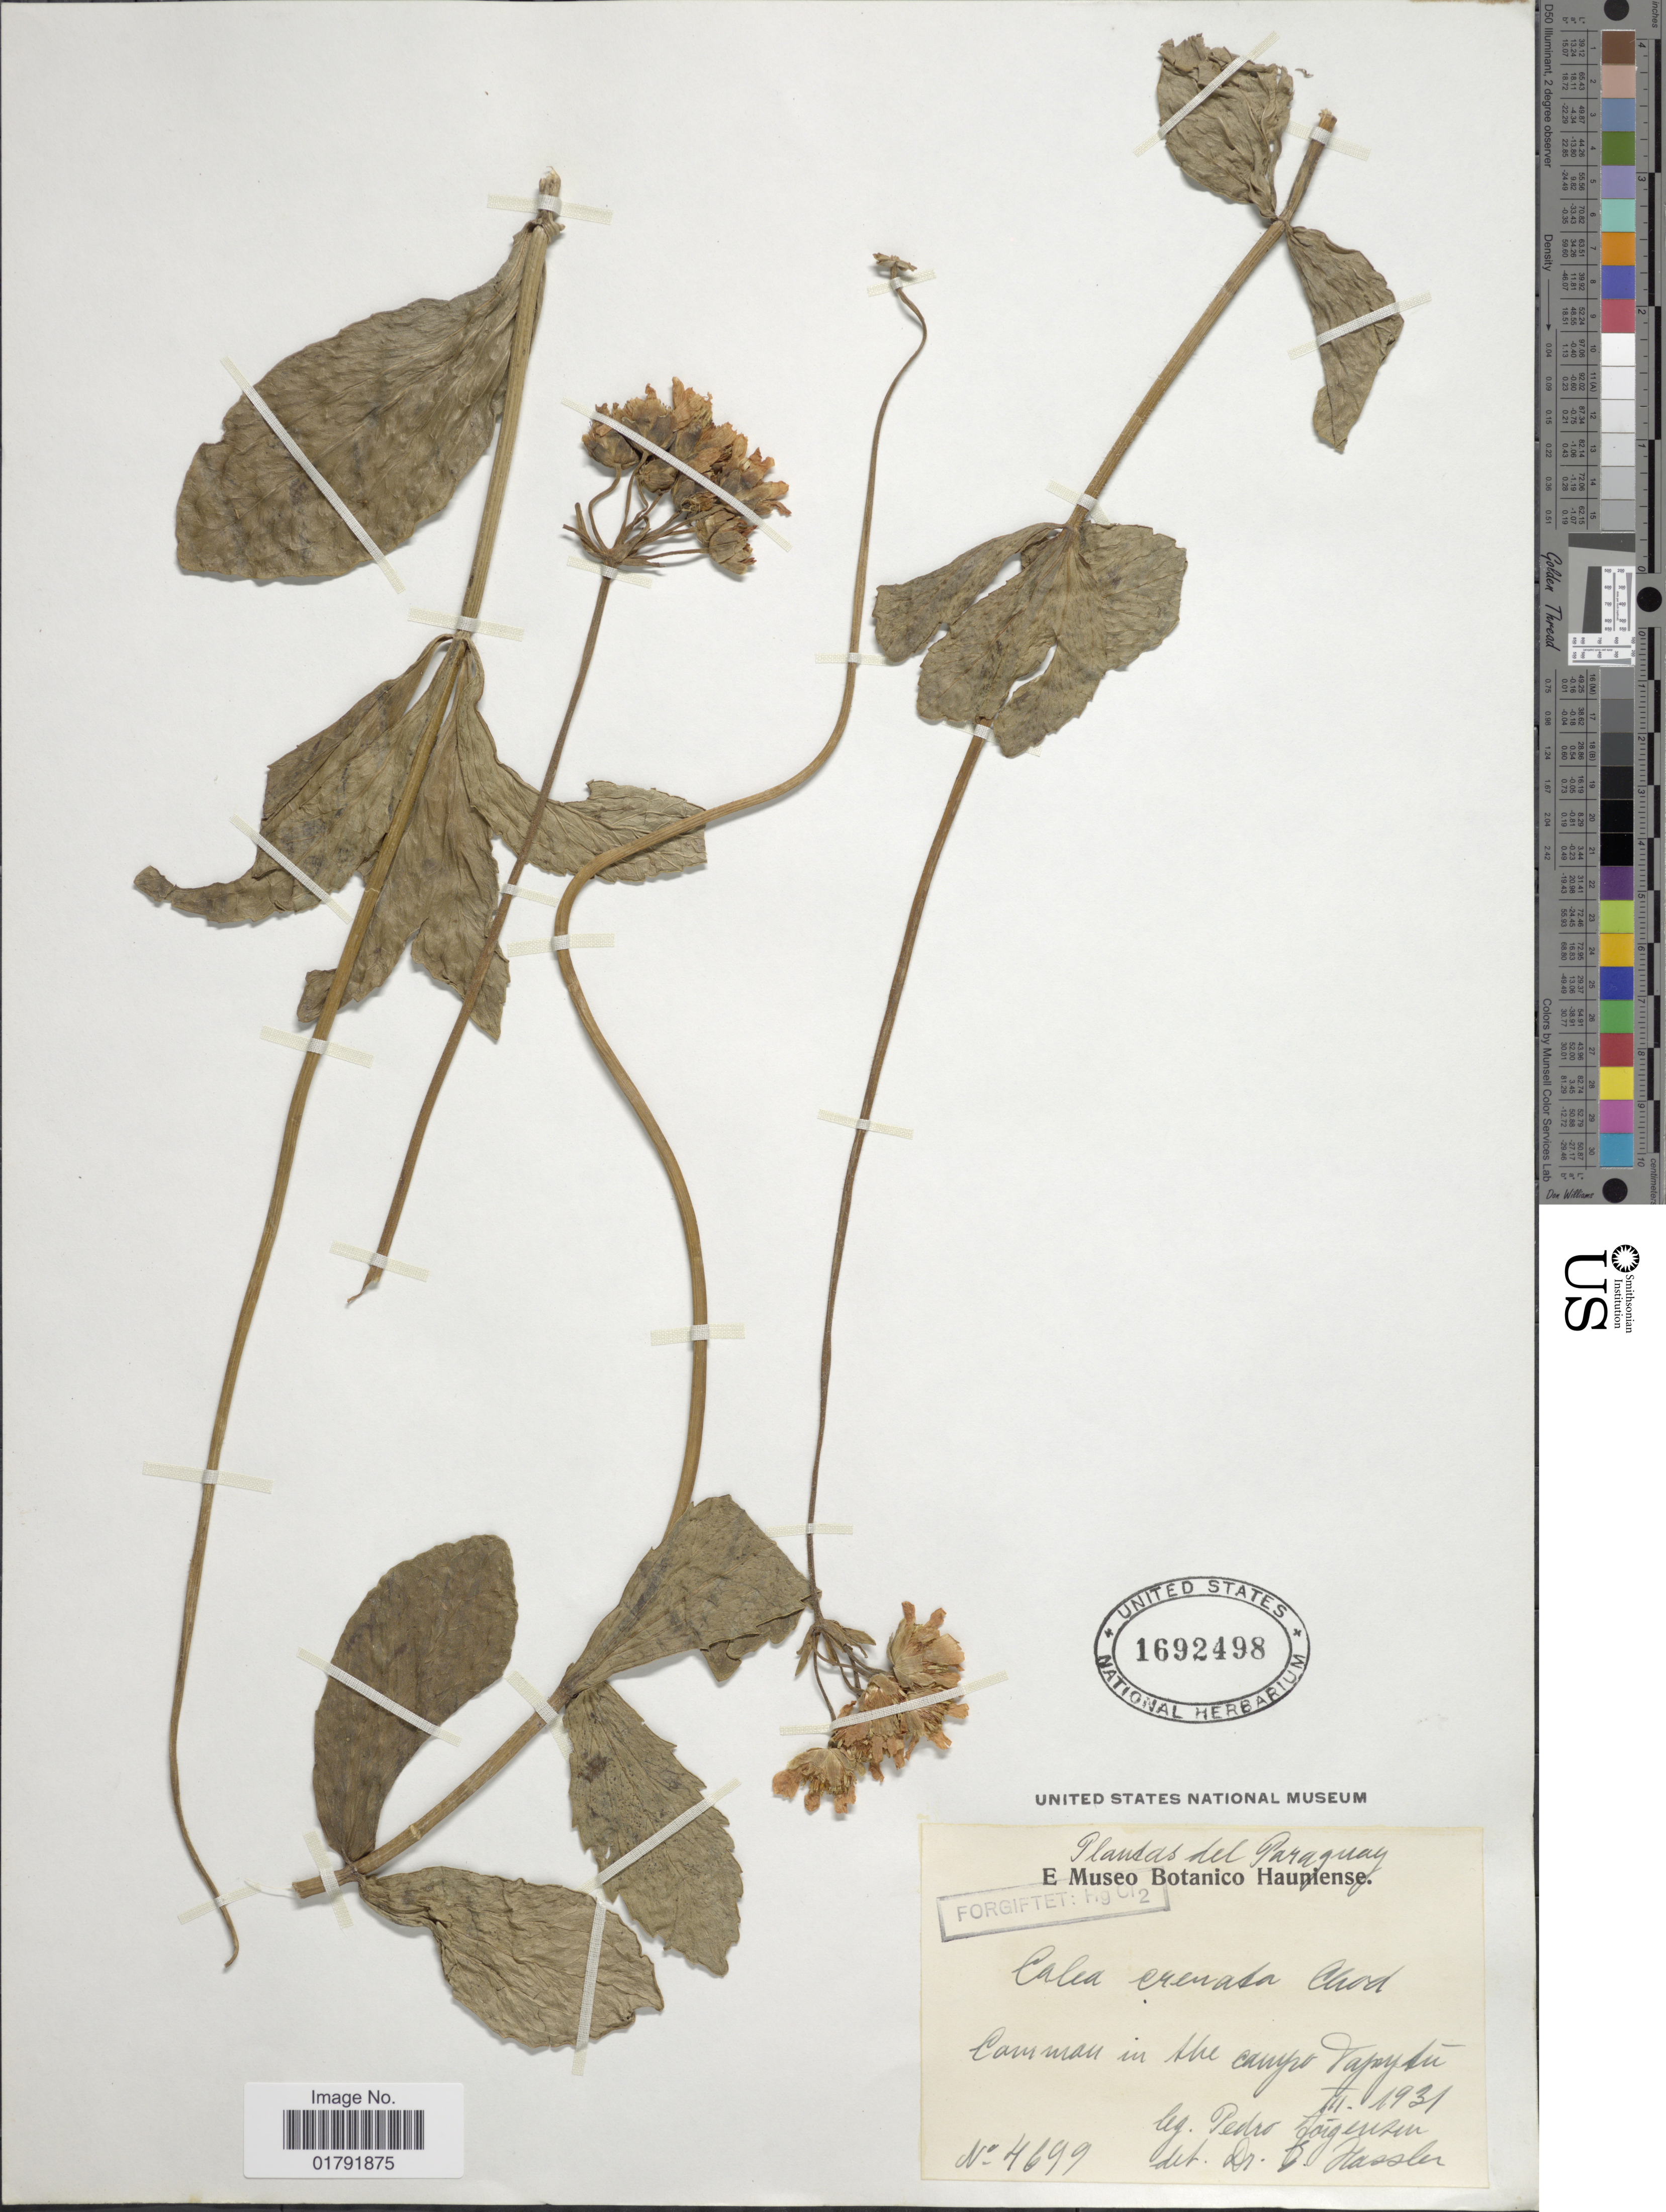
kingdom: Plantae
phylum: Tracheophyta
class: Magnoliopsida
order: Asterales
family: Asteraceae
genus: Calea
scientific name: Calea cymosa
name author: Less.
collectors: P. Jörgensen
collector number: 4699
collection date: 1931-03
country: Paraguay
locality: Tapytá.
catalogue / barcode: US 1692498